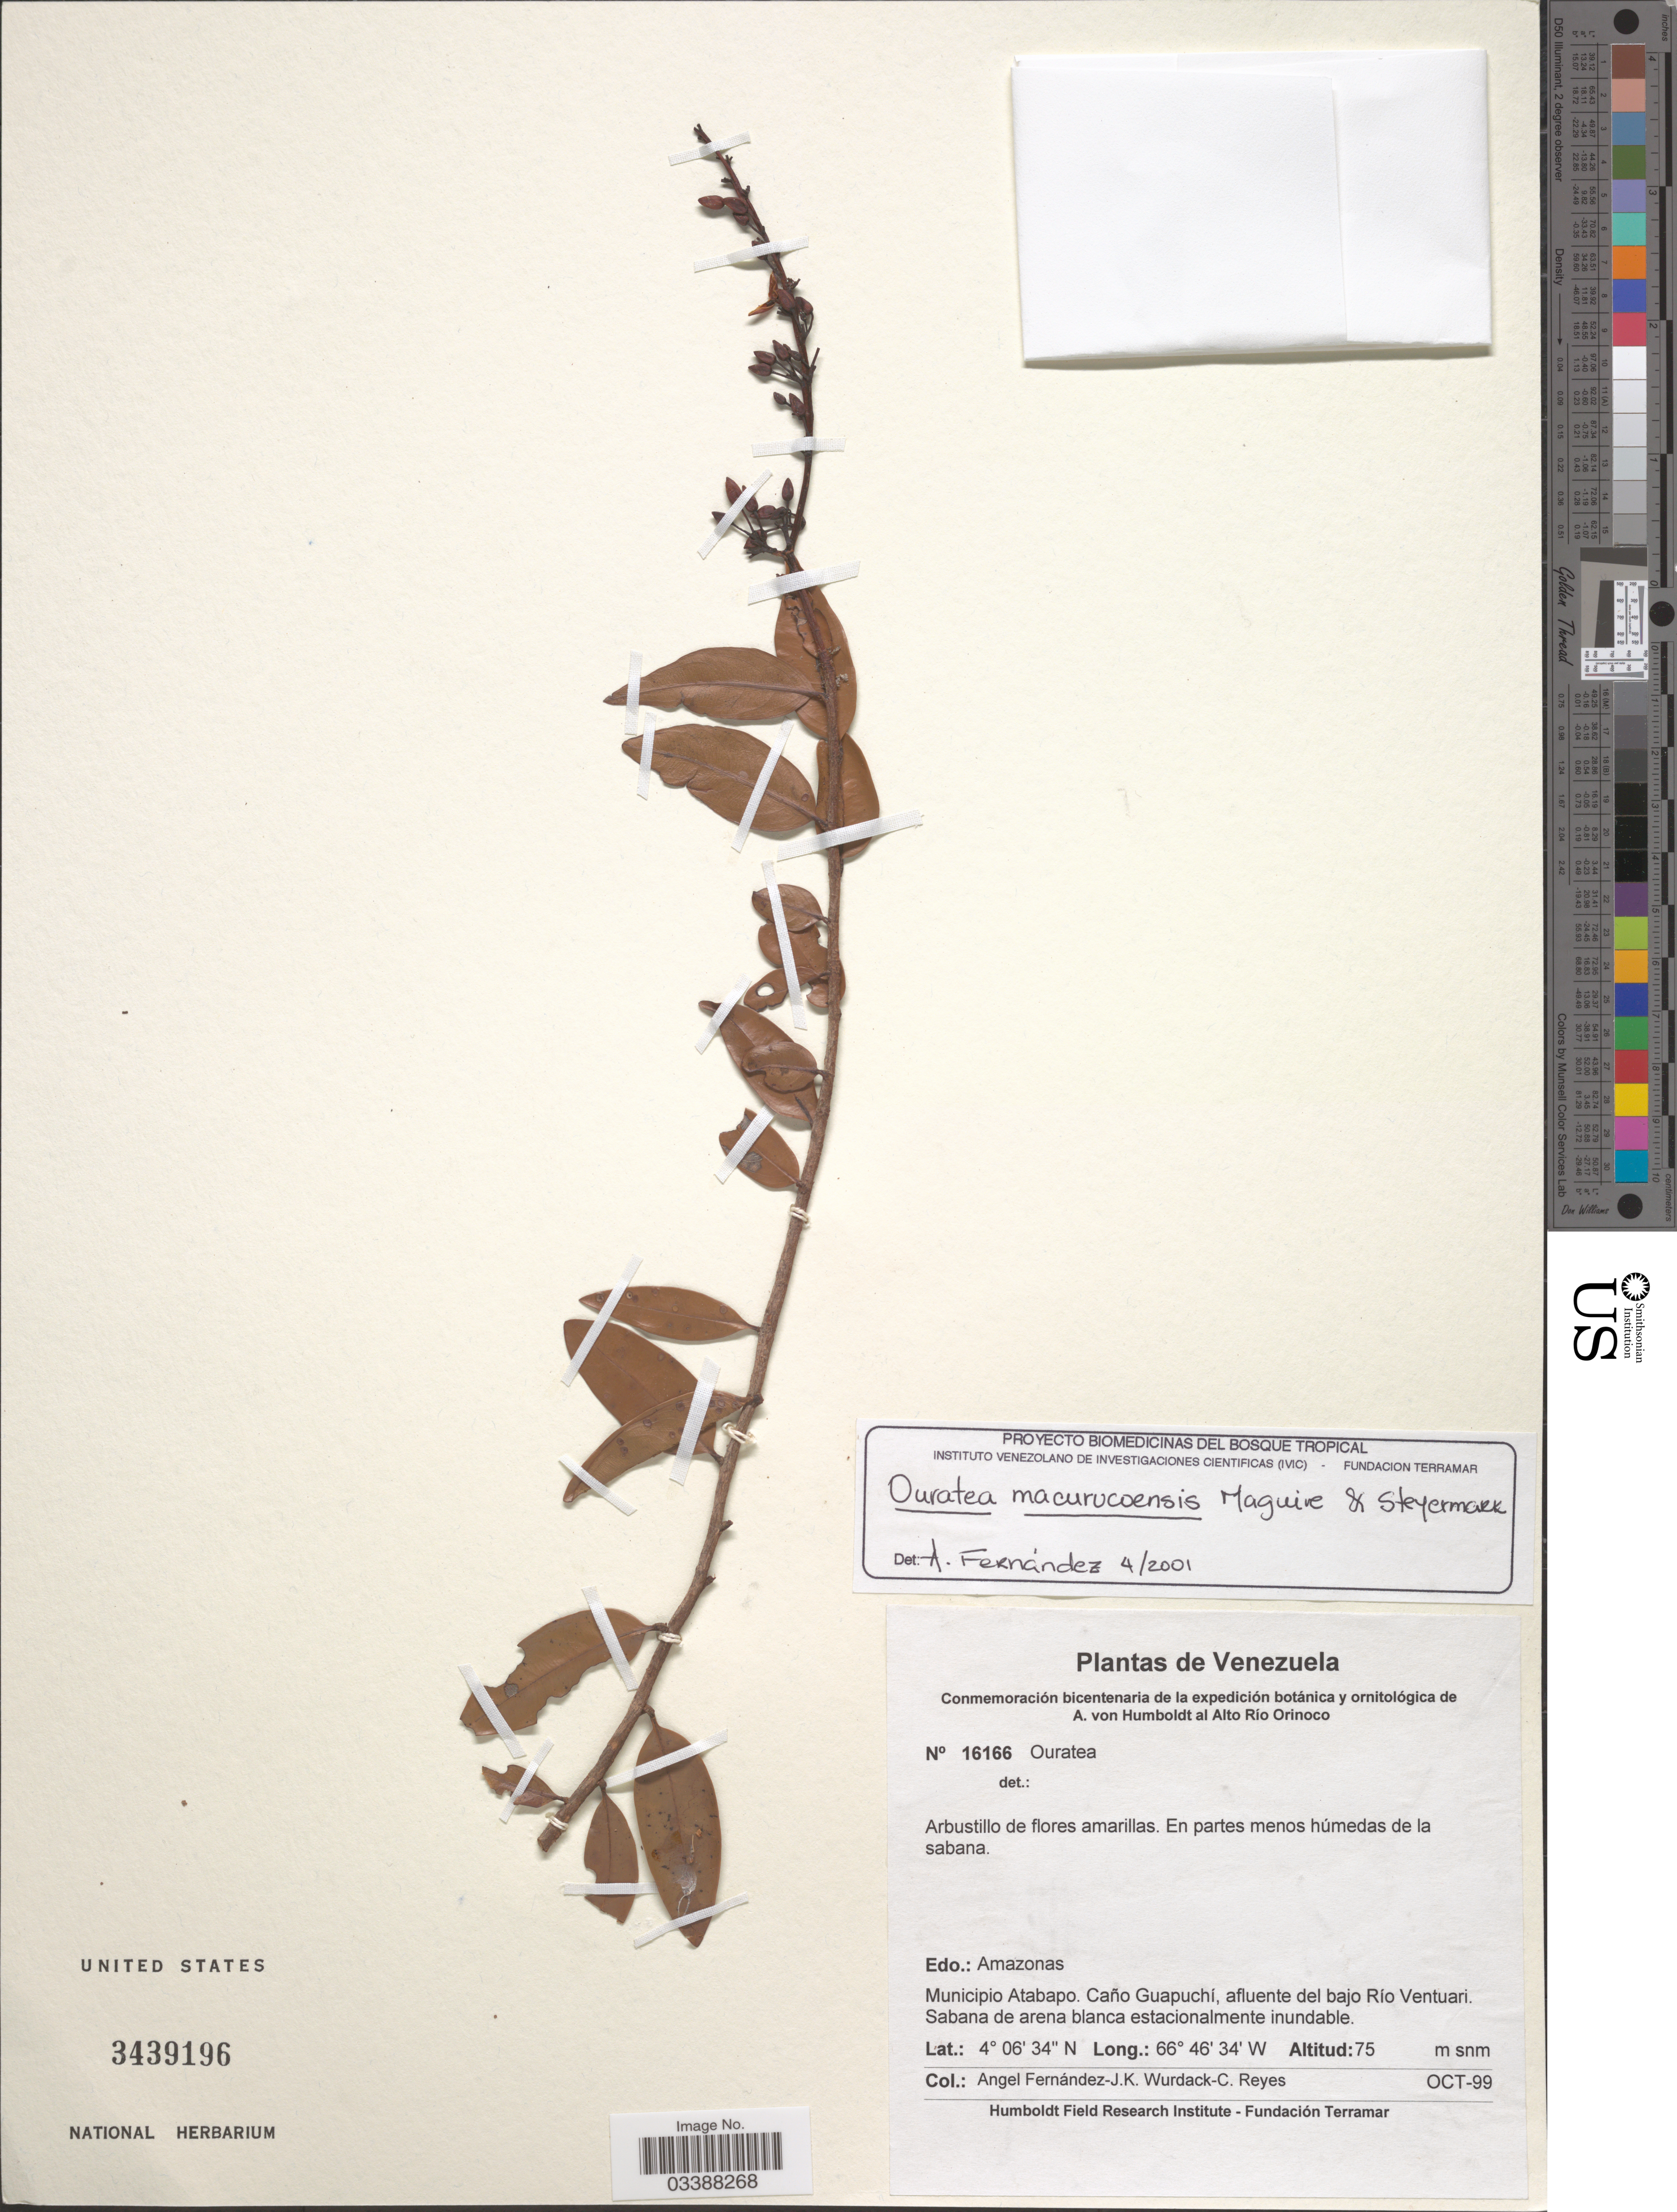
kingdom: Plantae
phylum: Tracheophyta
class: Magnoliopsida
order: Malpighiales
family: Ochnaceae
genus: Ouratea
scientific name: Ouratea macurucoensis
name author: Maguire & Steyerm.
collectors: Á. Fernández, J. J. Wurdack & C. Reyes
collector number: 16166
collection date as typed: Transcribed d/m/y: /10/99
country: Venezuela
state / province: Amazonas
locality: Municipio Atabapo. Caño Guapuchí, afluente del bajo Río Ventuari.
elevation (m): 75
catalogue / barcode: US 3439196